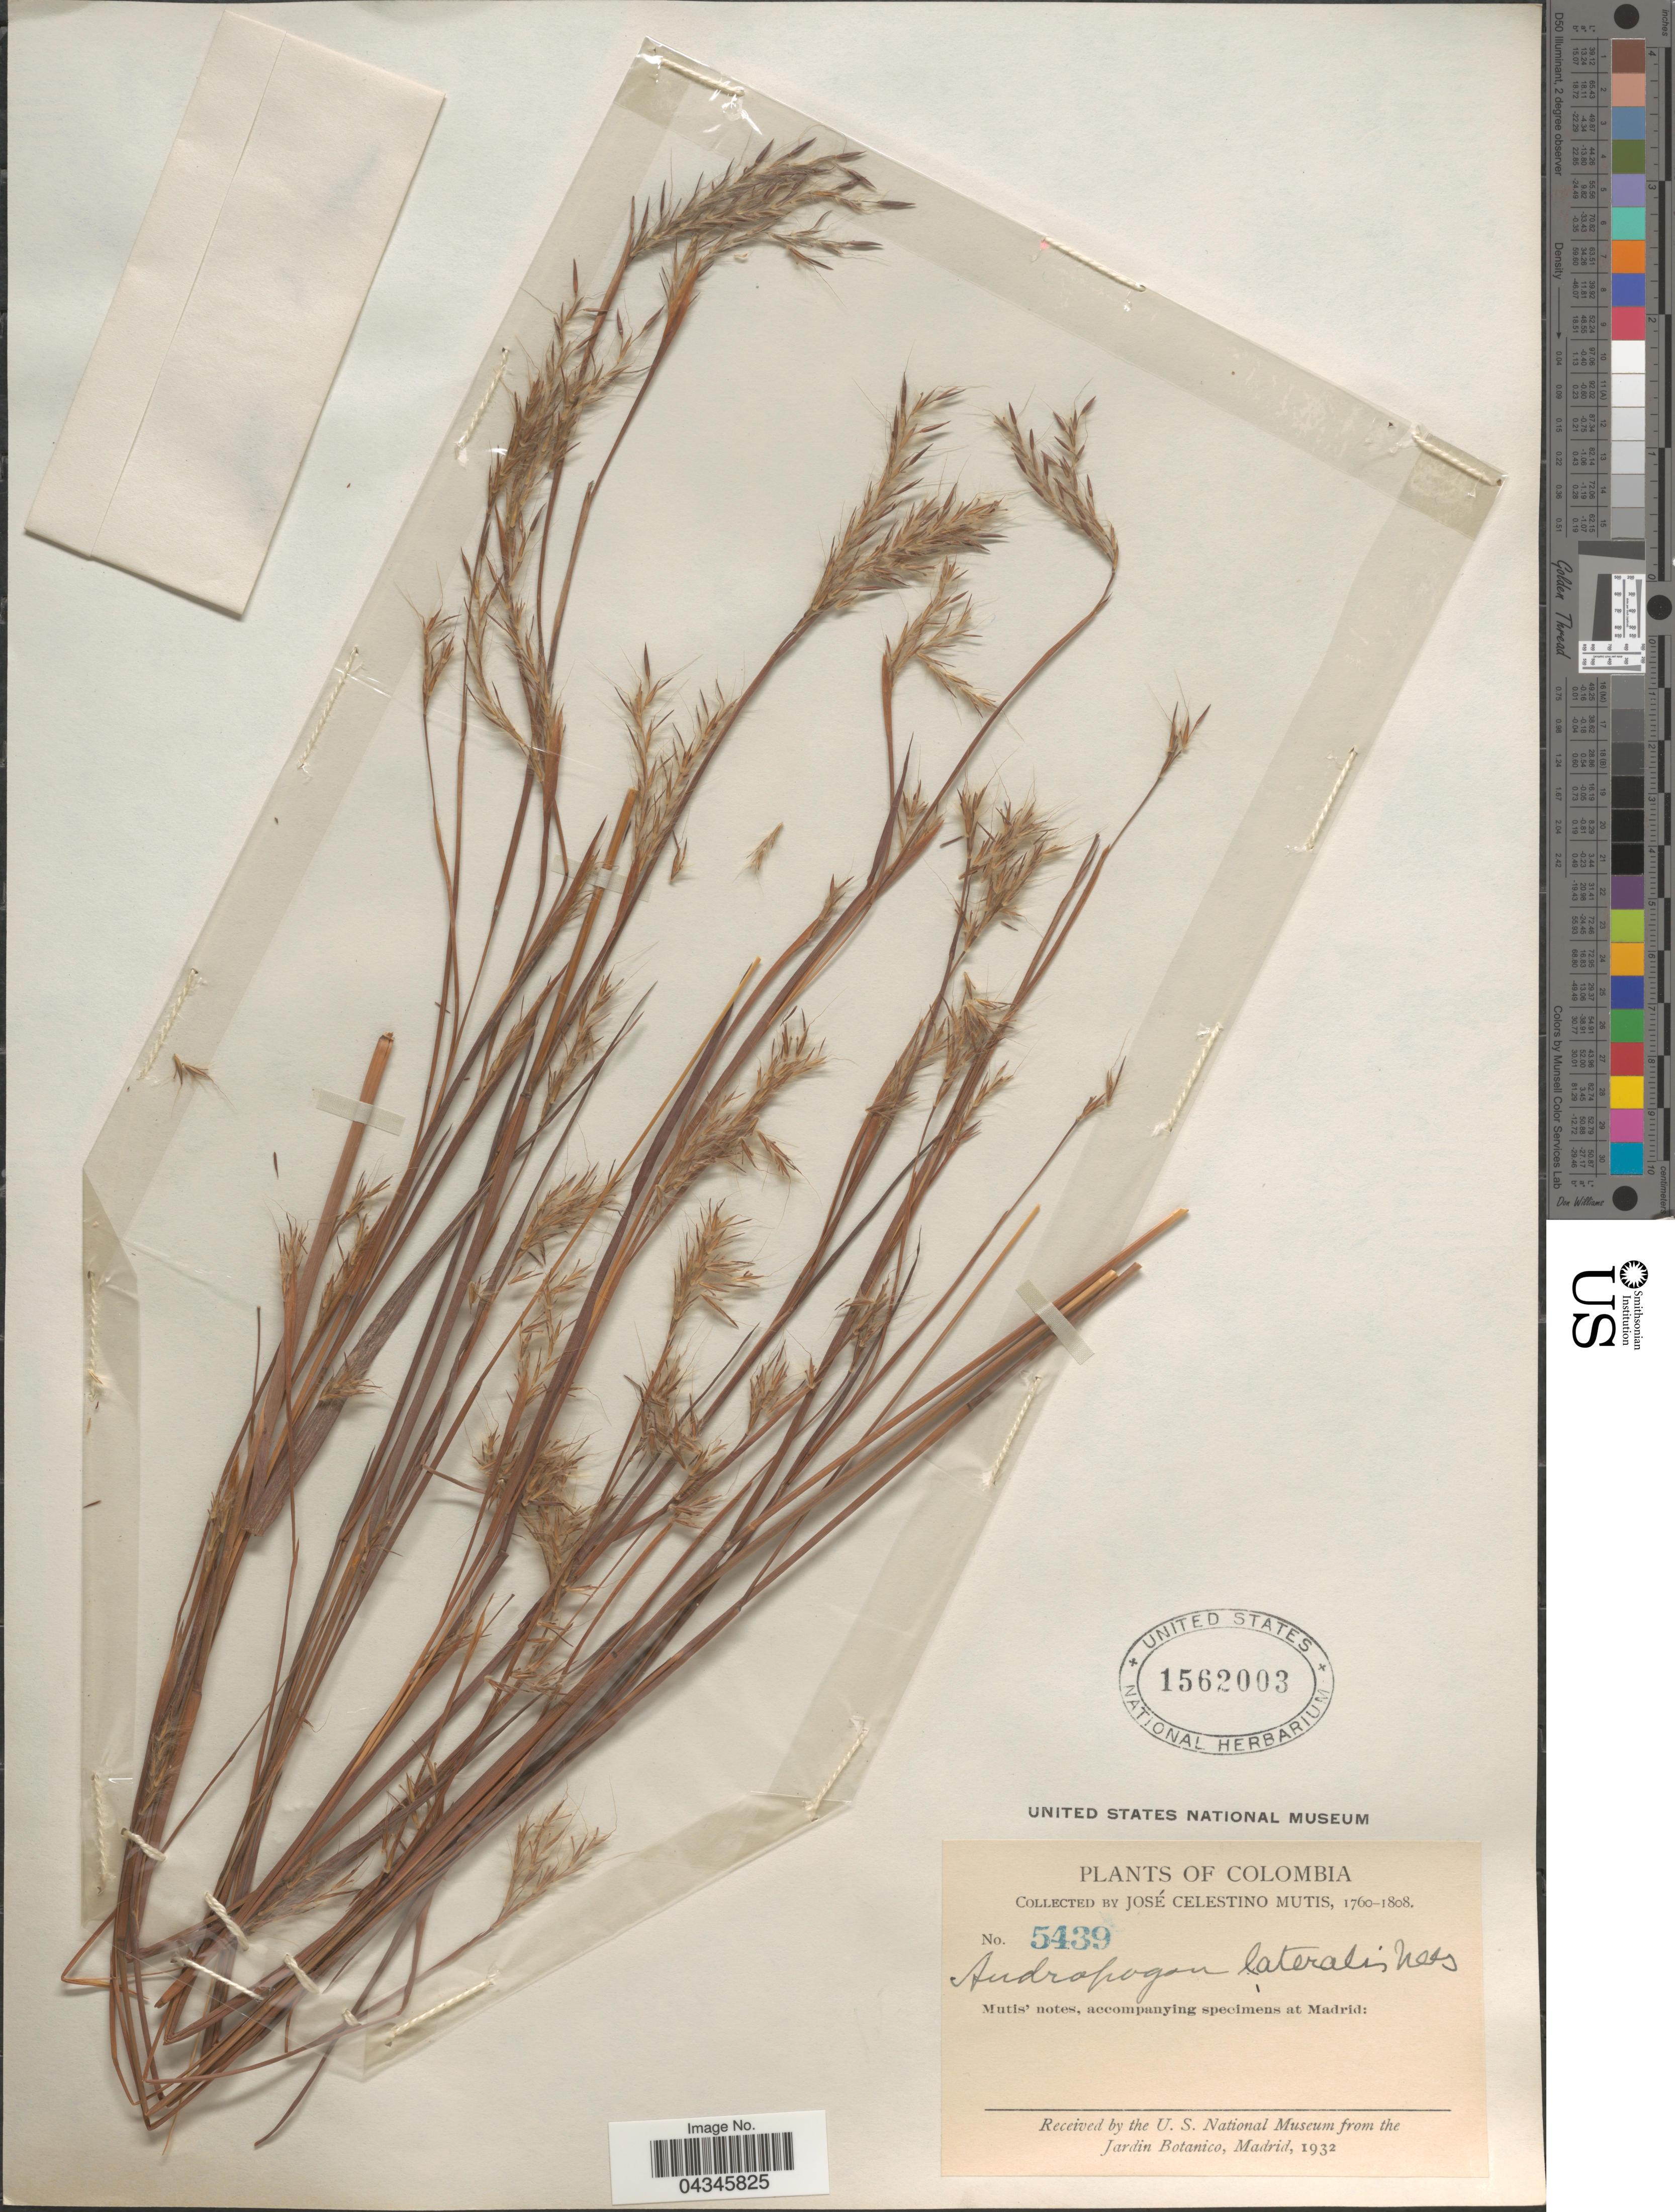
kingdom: Plantae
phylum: Tracheophyta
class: Liliopsida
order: Poales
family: Poaceae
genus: Andropogon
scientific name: Andropogon lateralis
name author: Nees in Mart.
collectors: J. C. B. Mutis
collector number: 5439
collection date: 1760/1808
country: Colombia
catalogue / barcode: US 1562003